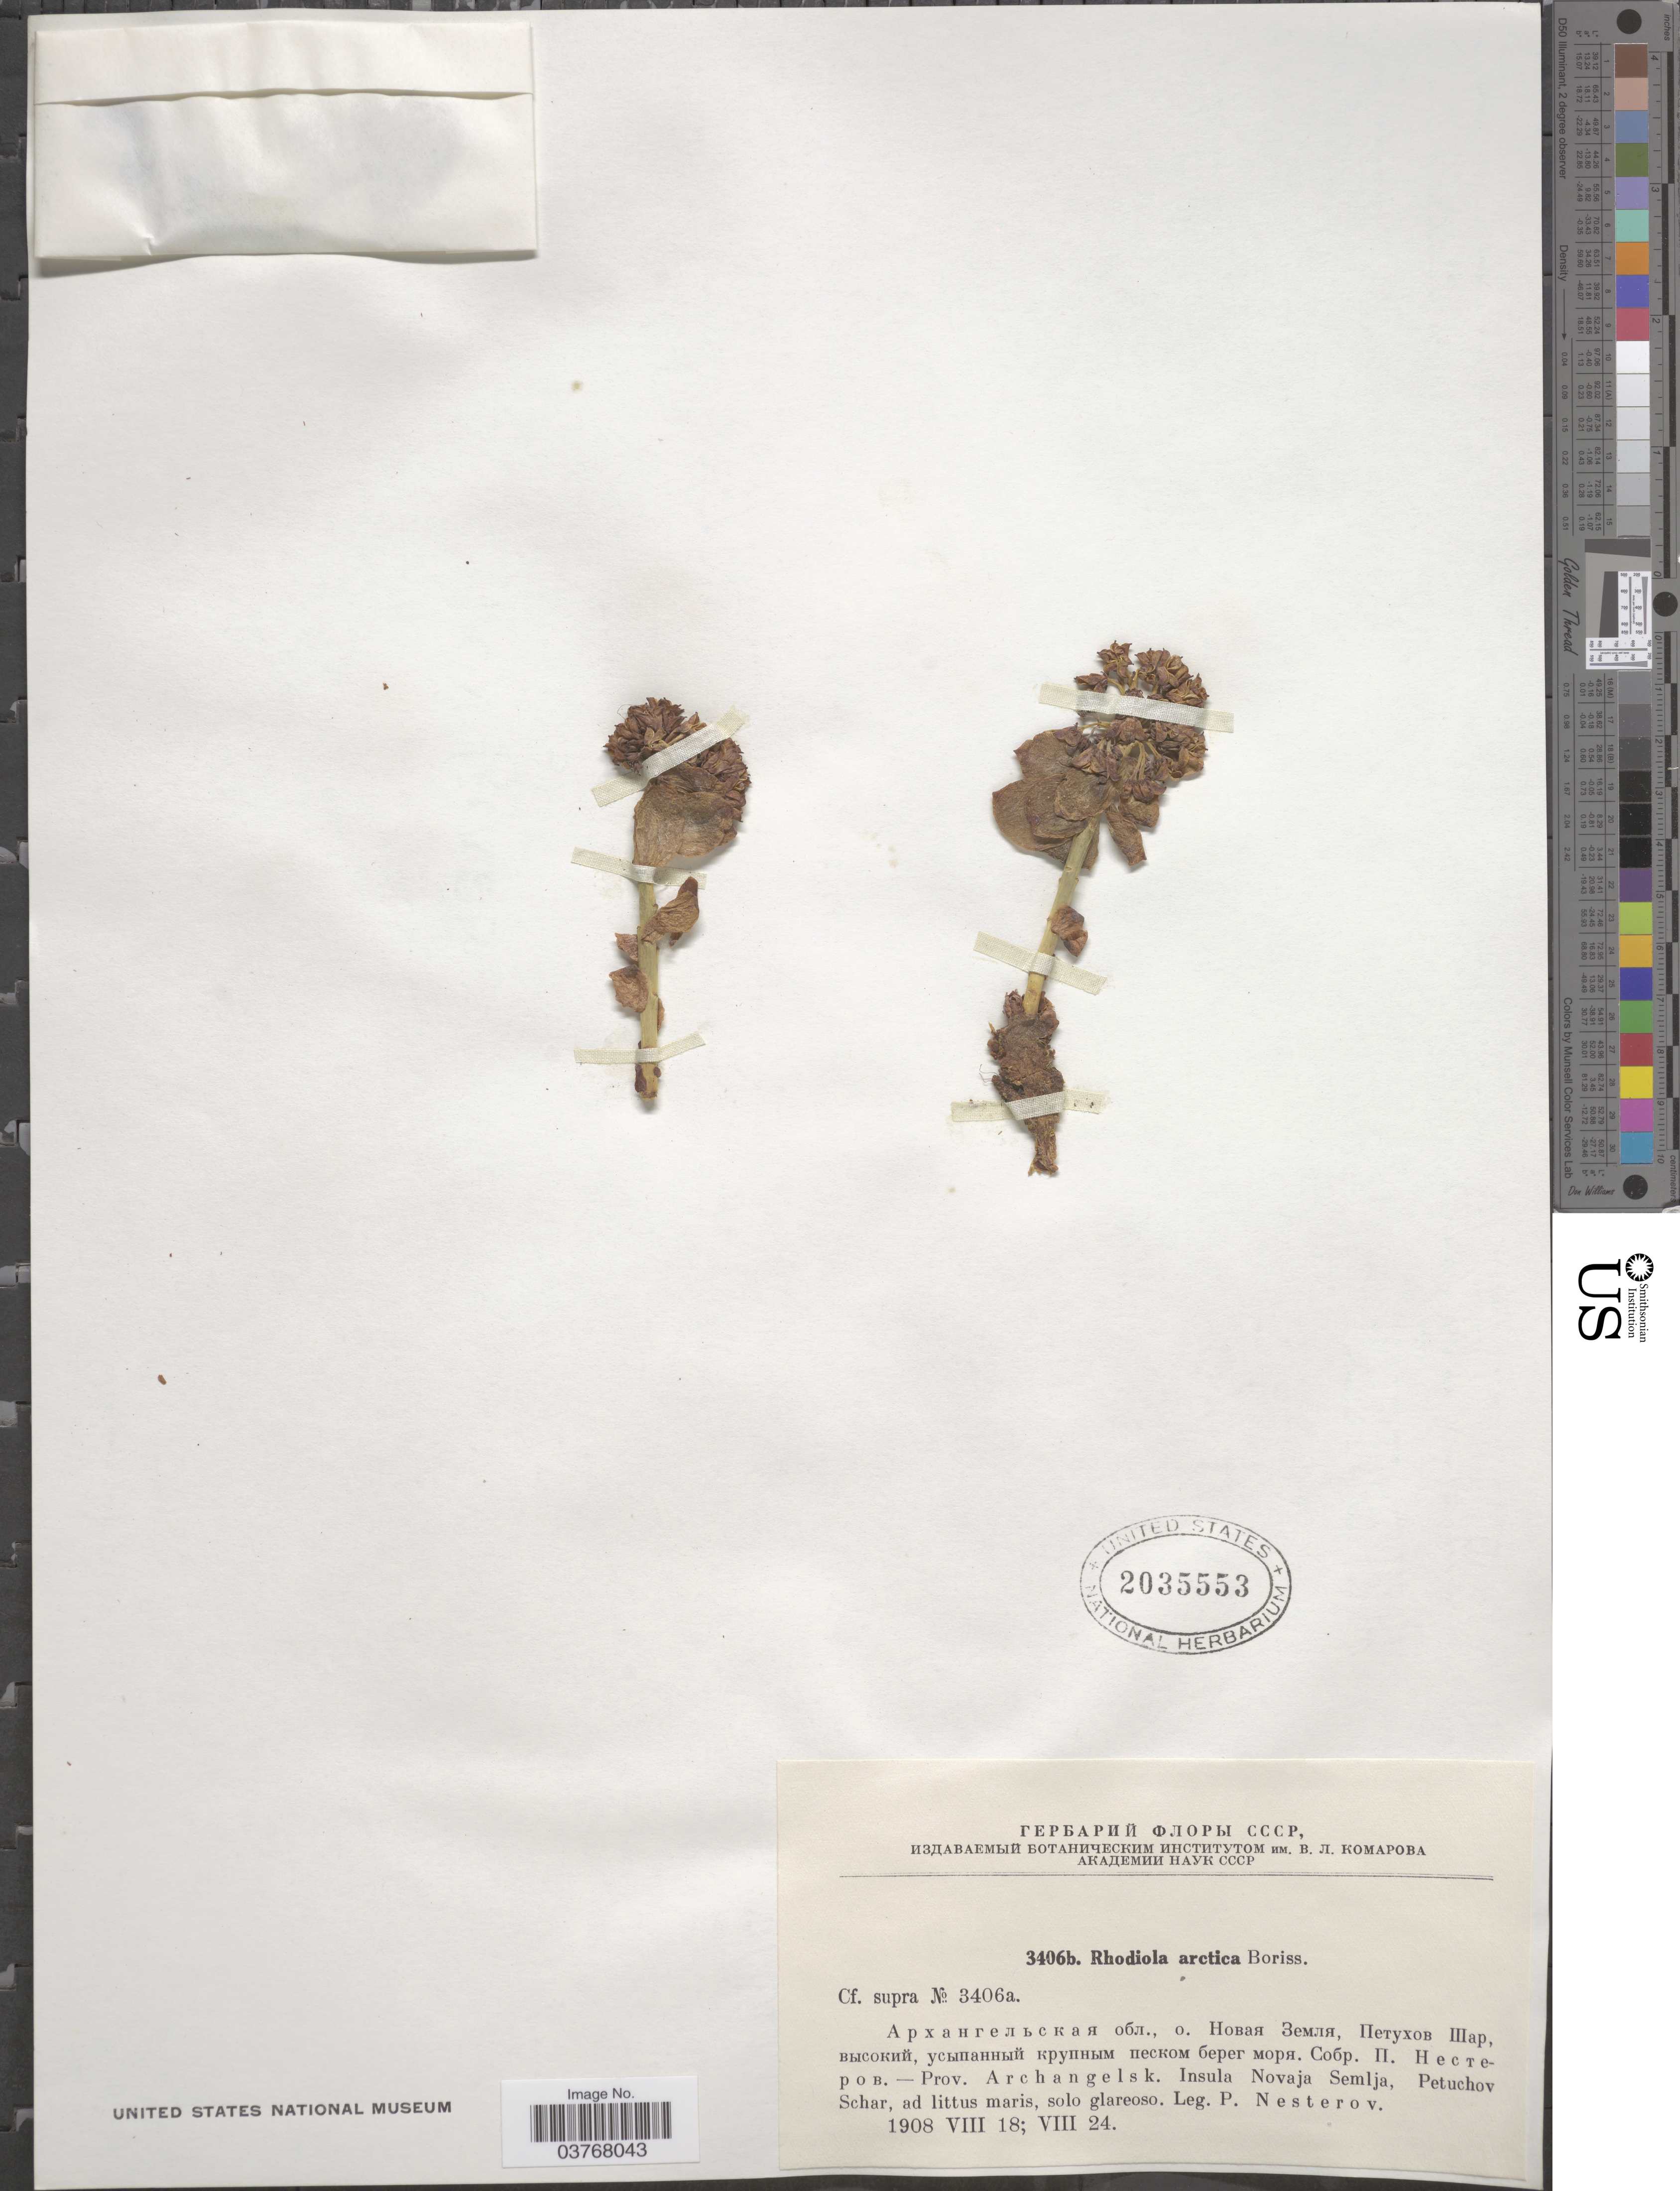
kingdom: Plantae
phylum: Tracheophyta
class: Magnoliopsida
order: Saxifragales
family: Crassulaceae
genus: Sedum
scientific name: Sedum arcticum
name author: (Boriss.) Rønning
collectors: P. Nesterov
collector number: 3406b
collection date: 1908-08-18/1908-08-24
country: Russian Federation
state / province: Arkhangelsk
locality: Prov. Archangelsk. Insula Novaja Semlja, Petuchov Schar, ad littus maris, solo glareoso.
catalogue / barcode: US 2035553